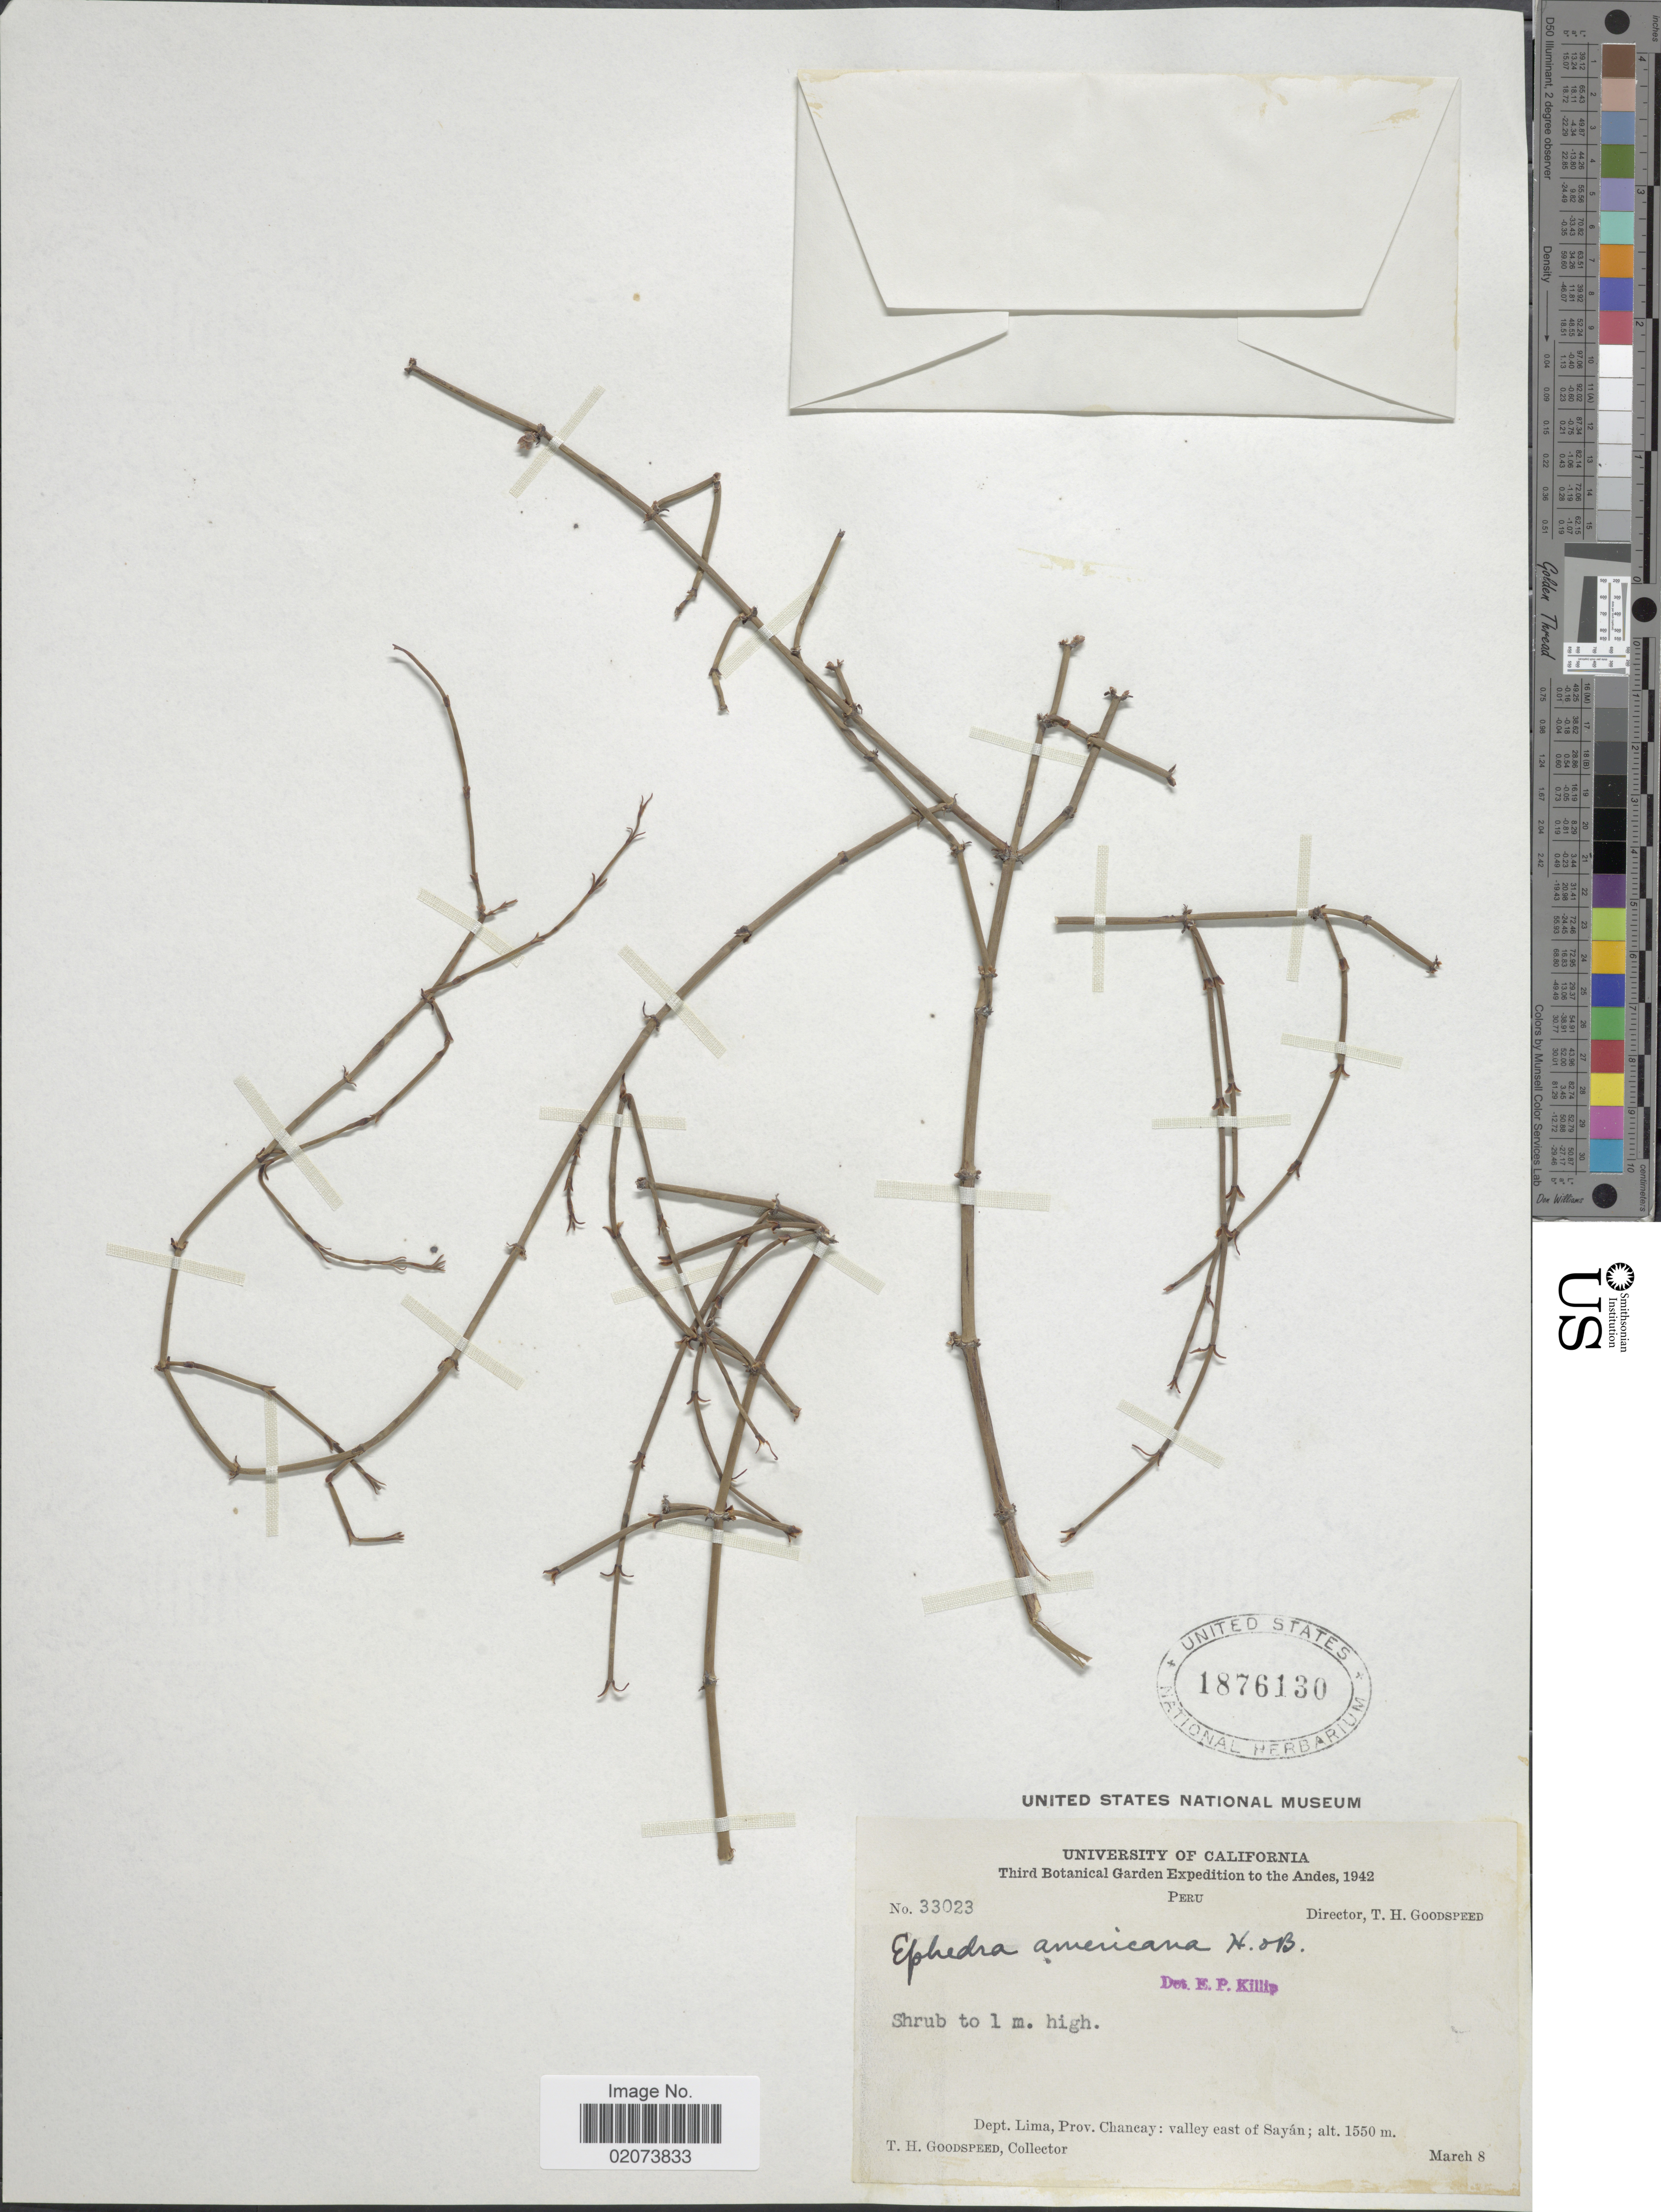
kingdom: Plantae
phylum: Tracheophyta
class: Gnetopsida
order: Ephedrales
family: Ephedraceae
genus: Ephedra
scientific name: Ephedra americana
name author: Humb. & Bonpl. ex Willd.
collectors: T. Goodspeed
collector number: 33023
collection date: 1942-03-08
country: Peru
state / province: Lima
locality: Dept. Lima, Prov.: Chanchay: valley east of Sayan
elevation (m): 1550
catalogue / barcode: US 1876130